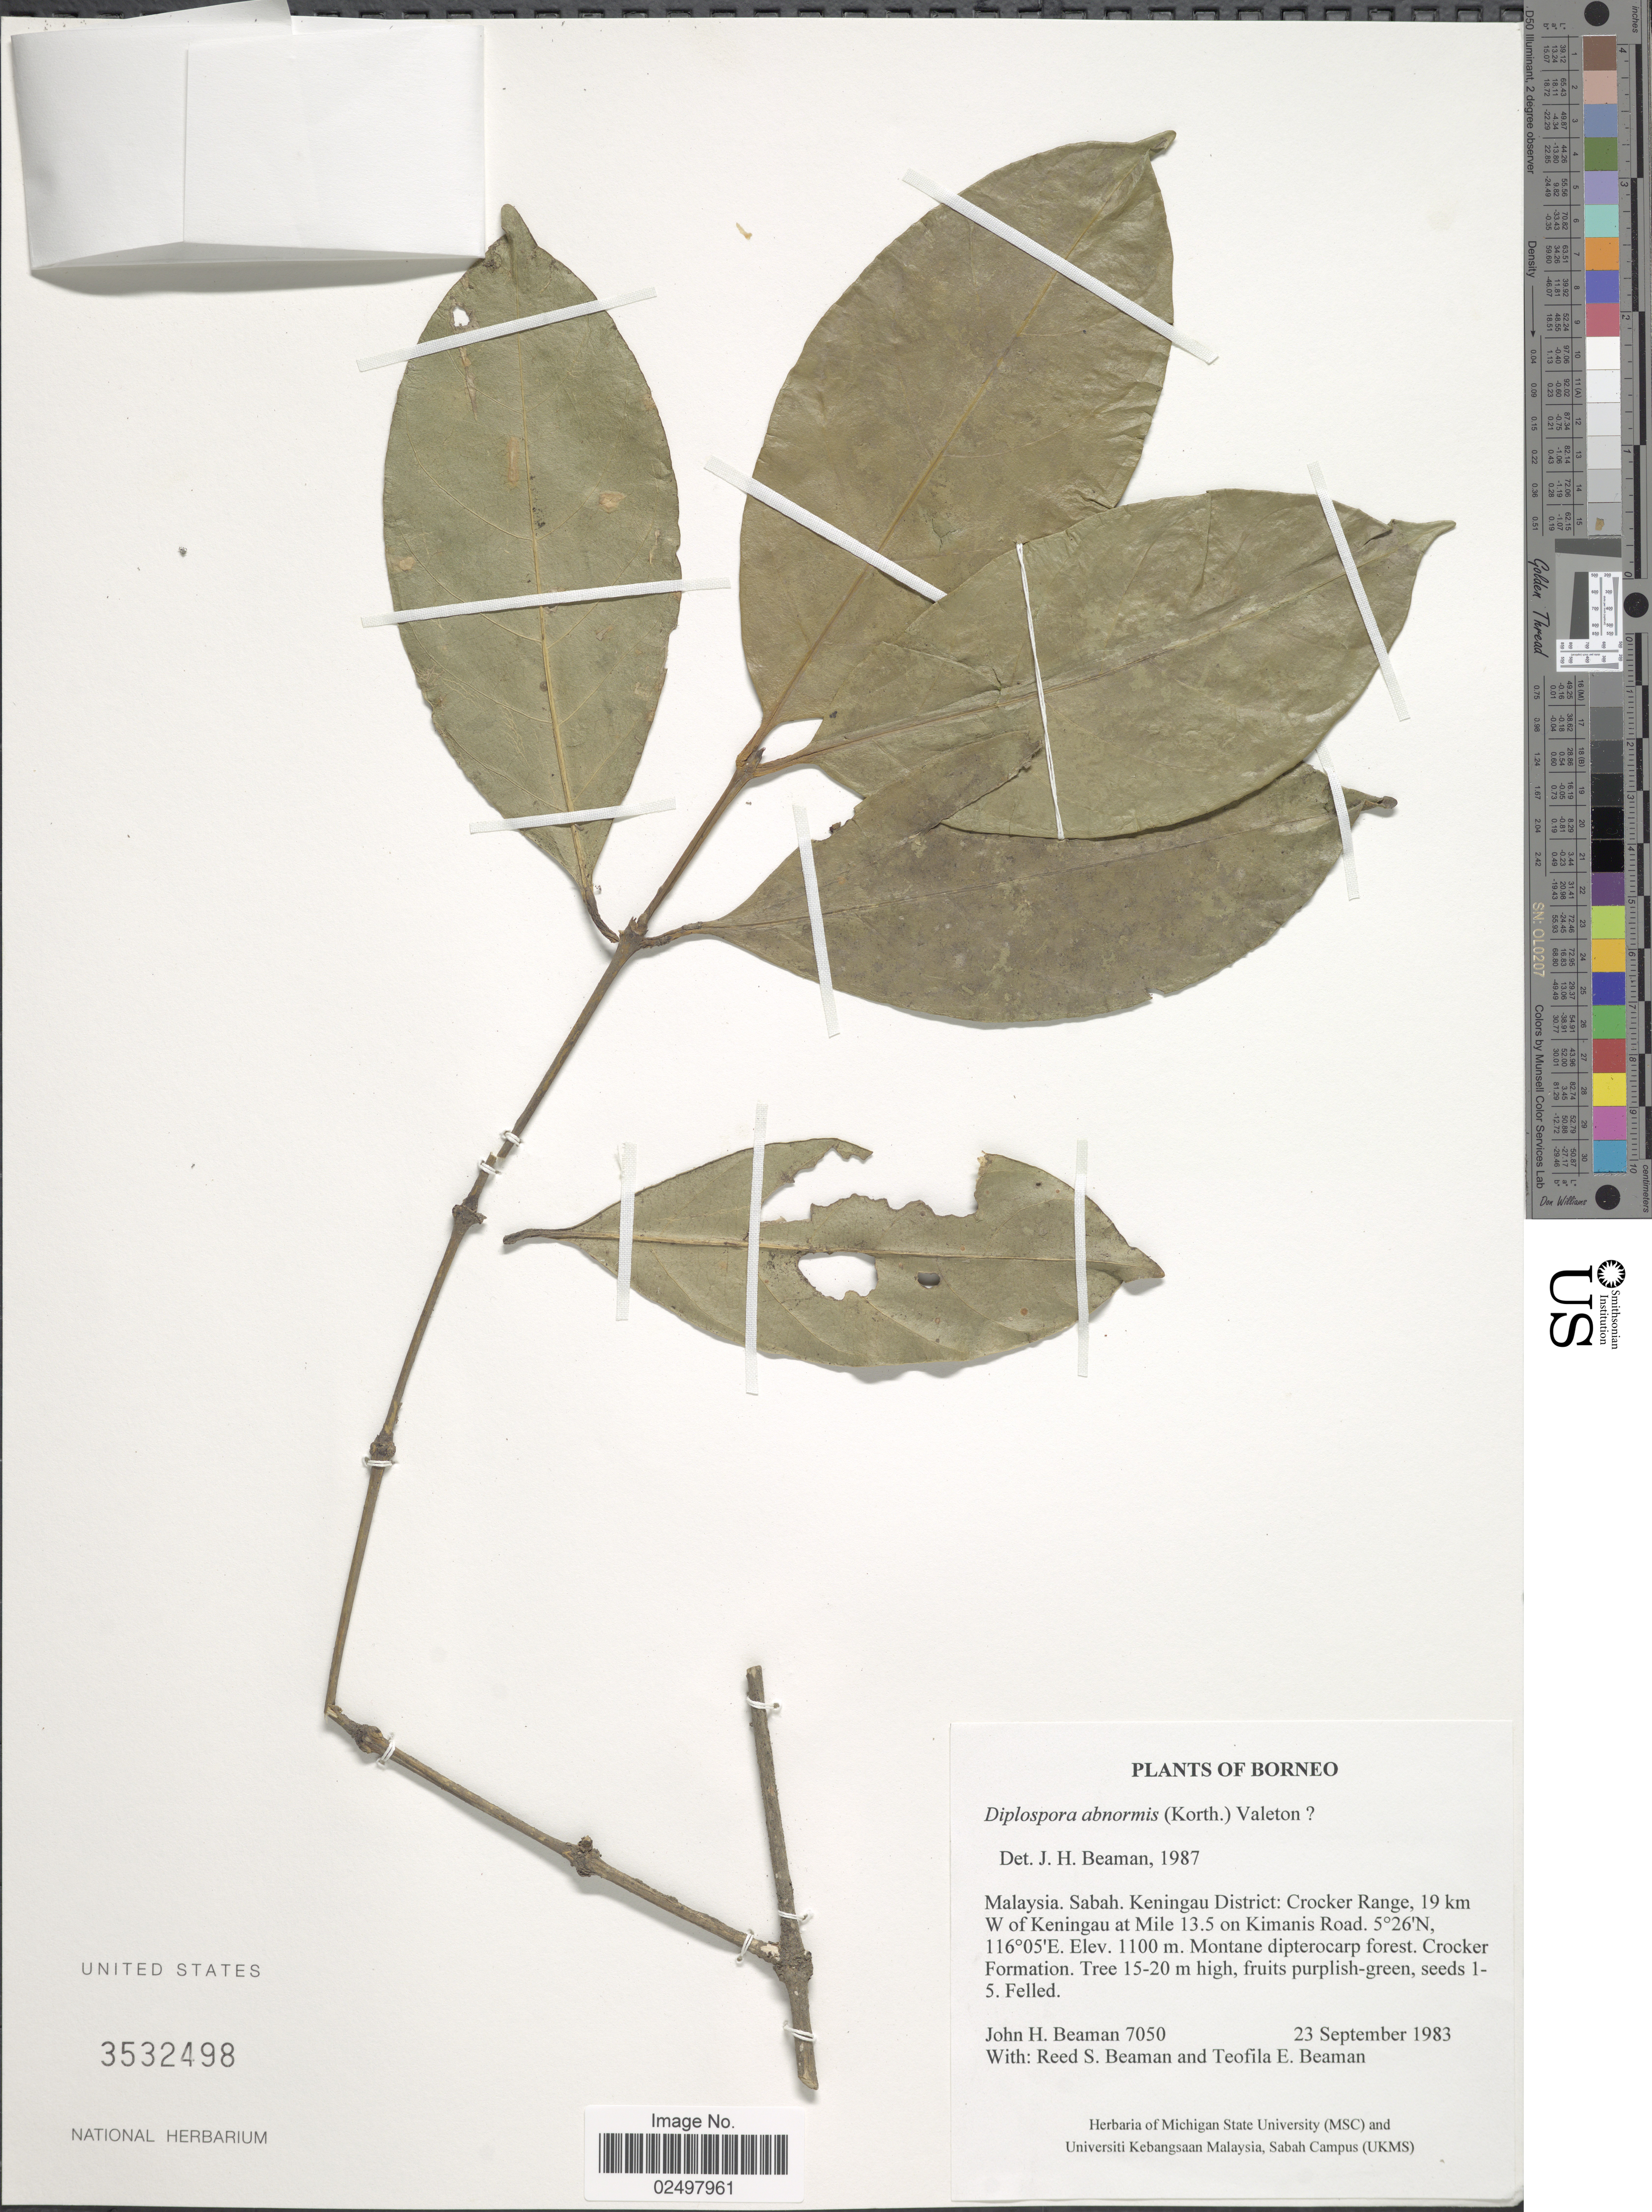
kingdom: Plantae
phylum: Tracheophyta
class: Magnoliopsida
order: Gentianales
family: Rubiaceae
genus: Diplospora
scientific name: Diplospora abnormis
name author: (Korth.) Valeton ex H.J.P. Winkl.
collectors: J. H. Beaman, R. S. Beaman & T. E. Beaman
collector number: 7050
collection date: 1983-09-23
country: Malaysia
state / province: Sabah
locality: Borneo, Keningau District: Crocker Range, 19 km W of Keningau at Milr 13.5 on Kimanis Road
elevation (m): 1100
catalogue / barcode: US 3532498